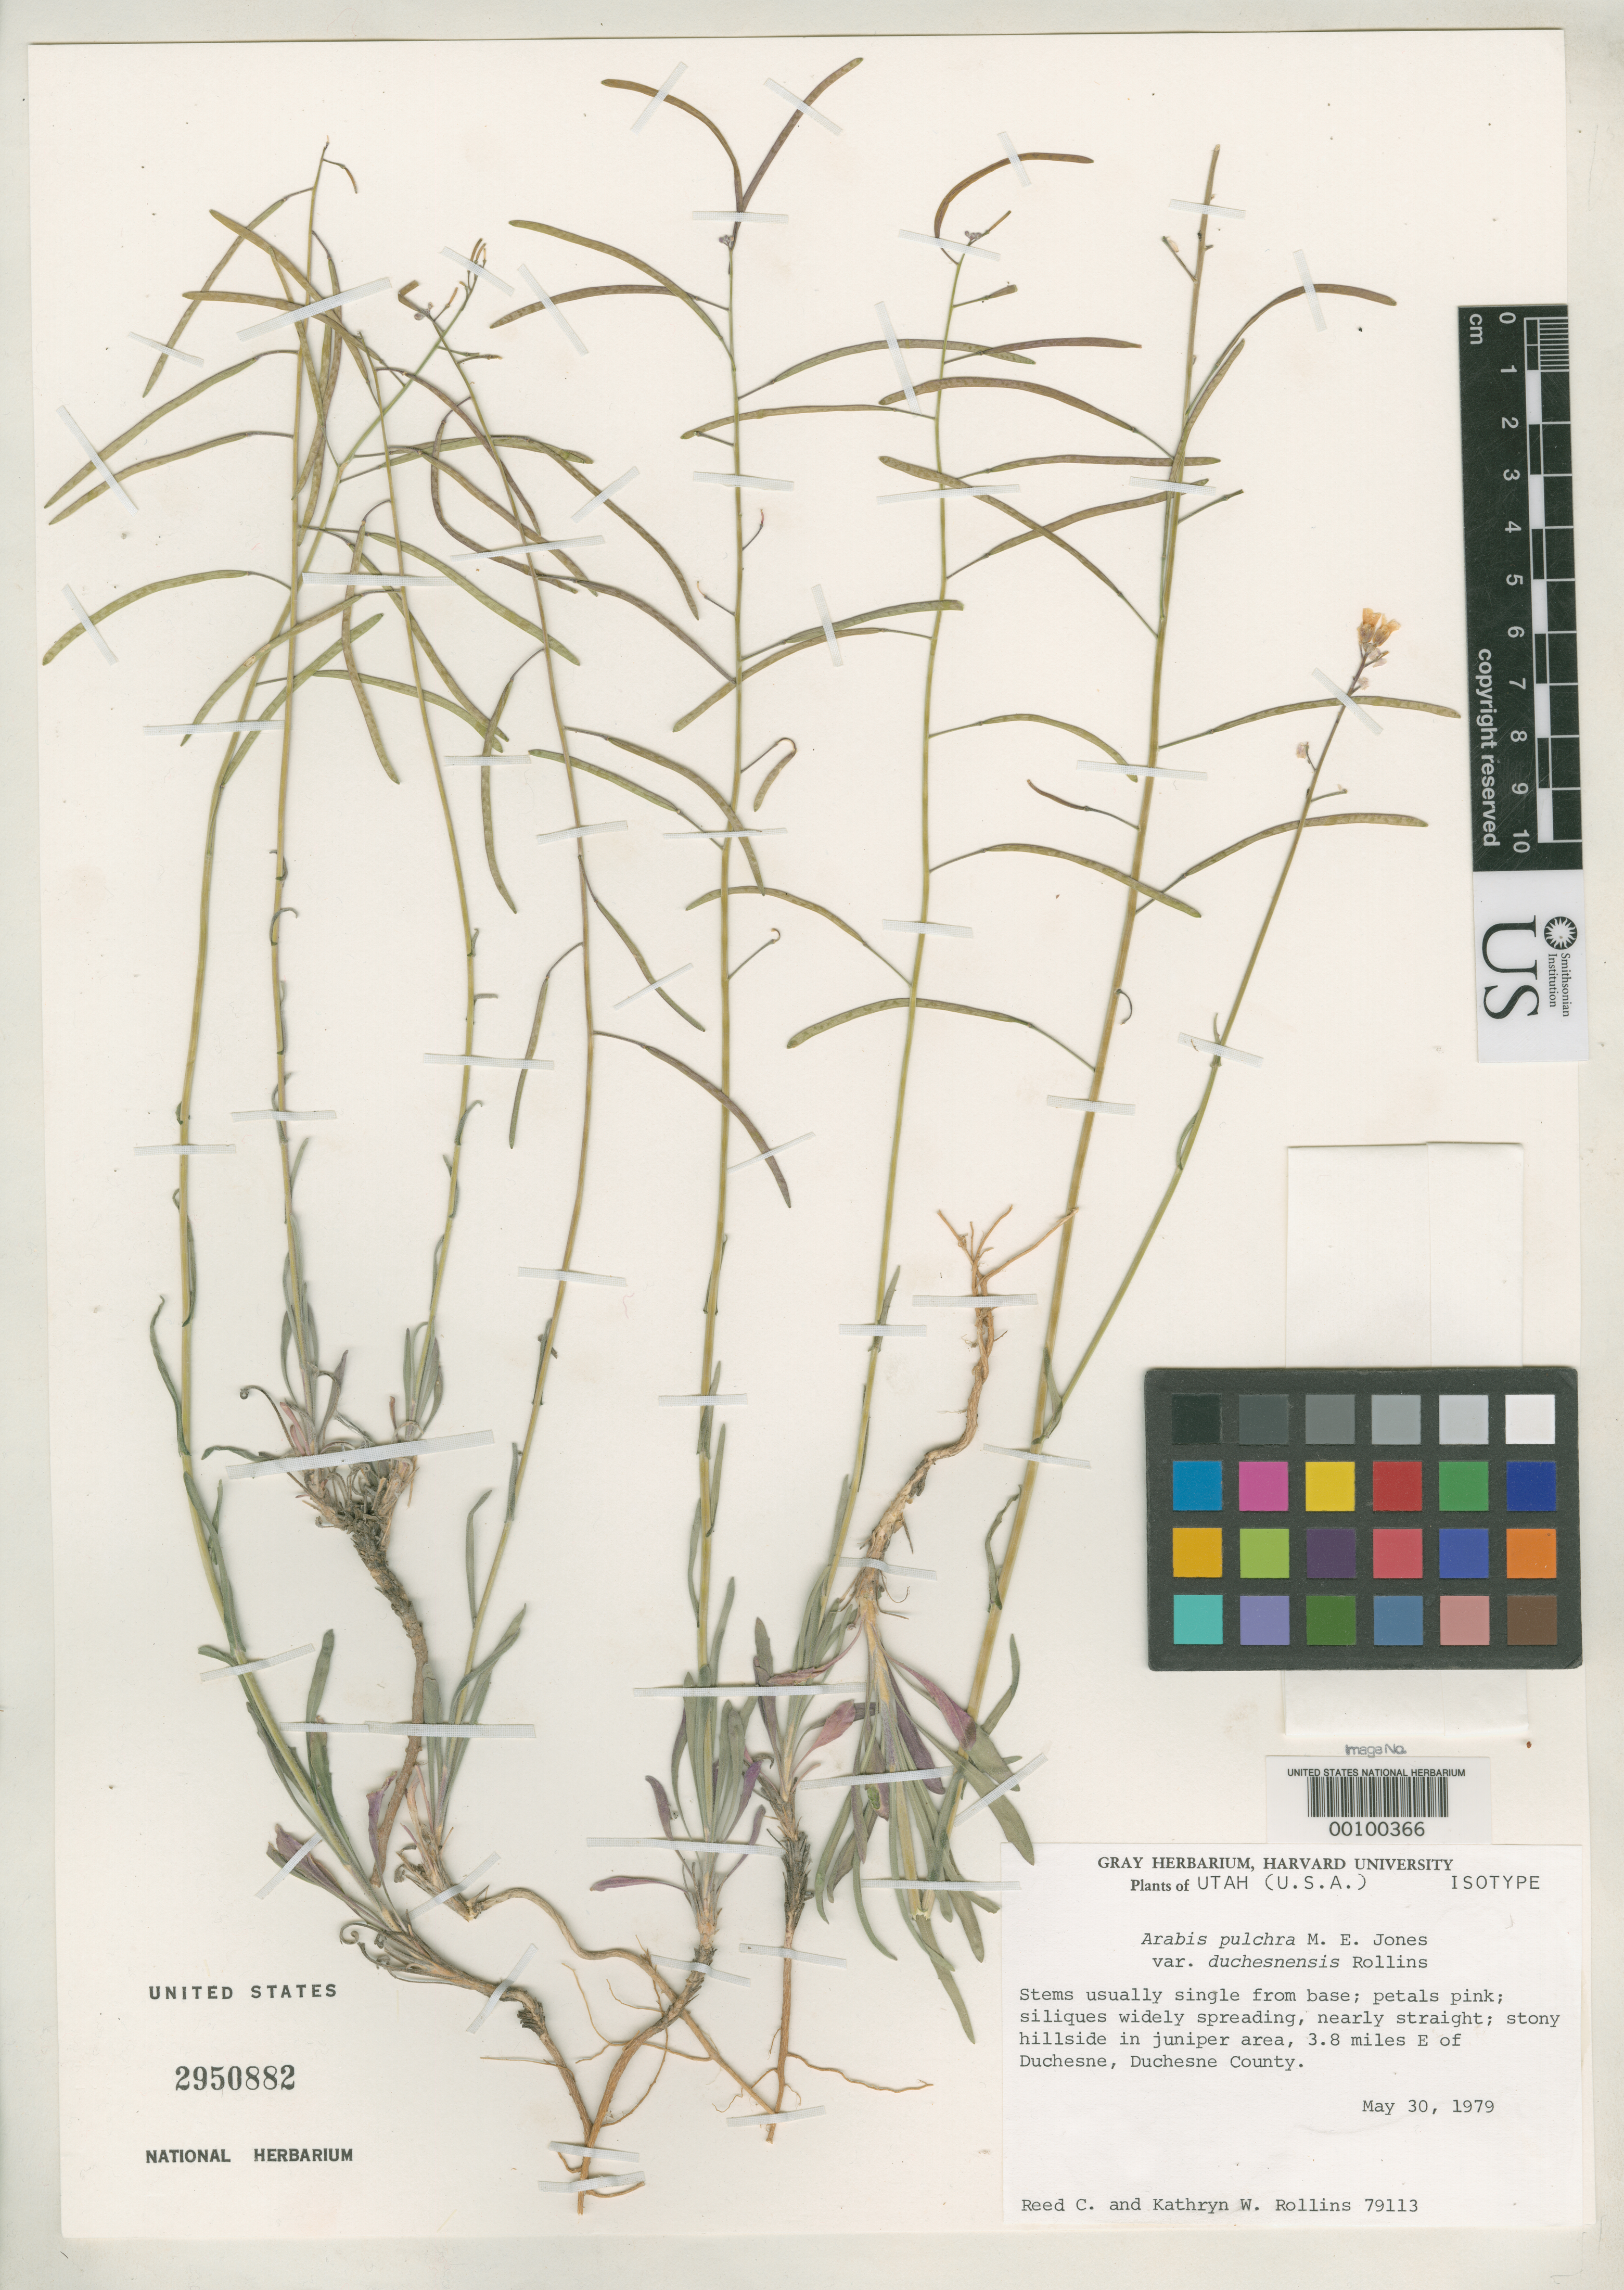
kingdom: Plantae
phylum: Tracheophyta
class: Magnoliopsida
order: Brassicales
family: Brassicaceae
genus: Arabis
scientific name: Arabis pulchra var. duchesnensis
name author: Rollins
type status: Isotype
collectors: R. C. Rollins & K. W. Rollins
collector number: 79113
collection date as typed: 30 May 1979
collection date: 1979-05-30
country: United States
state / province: Utah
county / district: Duchesne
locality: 3. 8 mi E of Duchesne.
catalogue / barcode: US 2950882